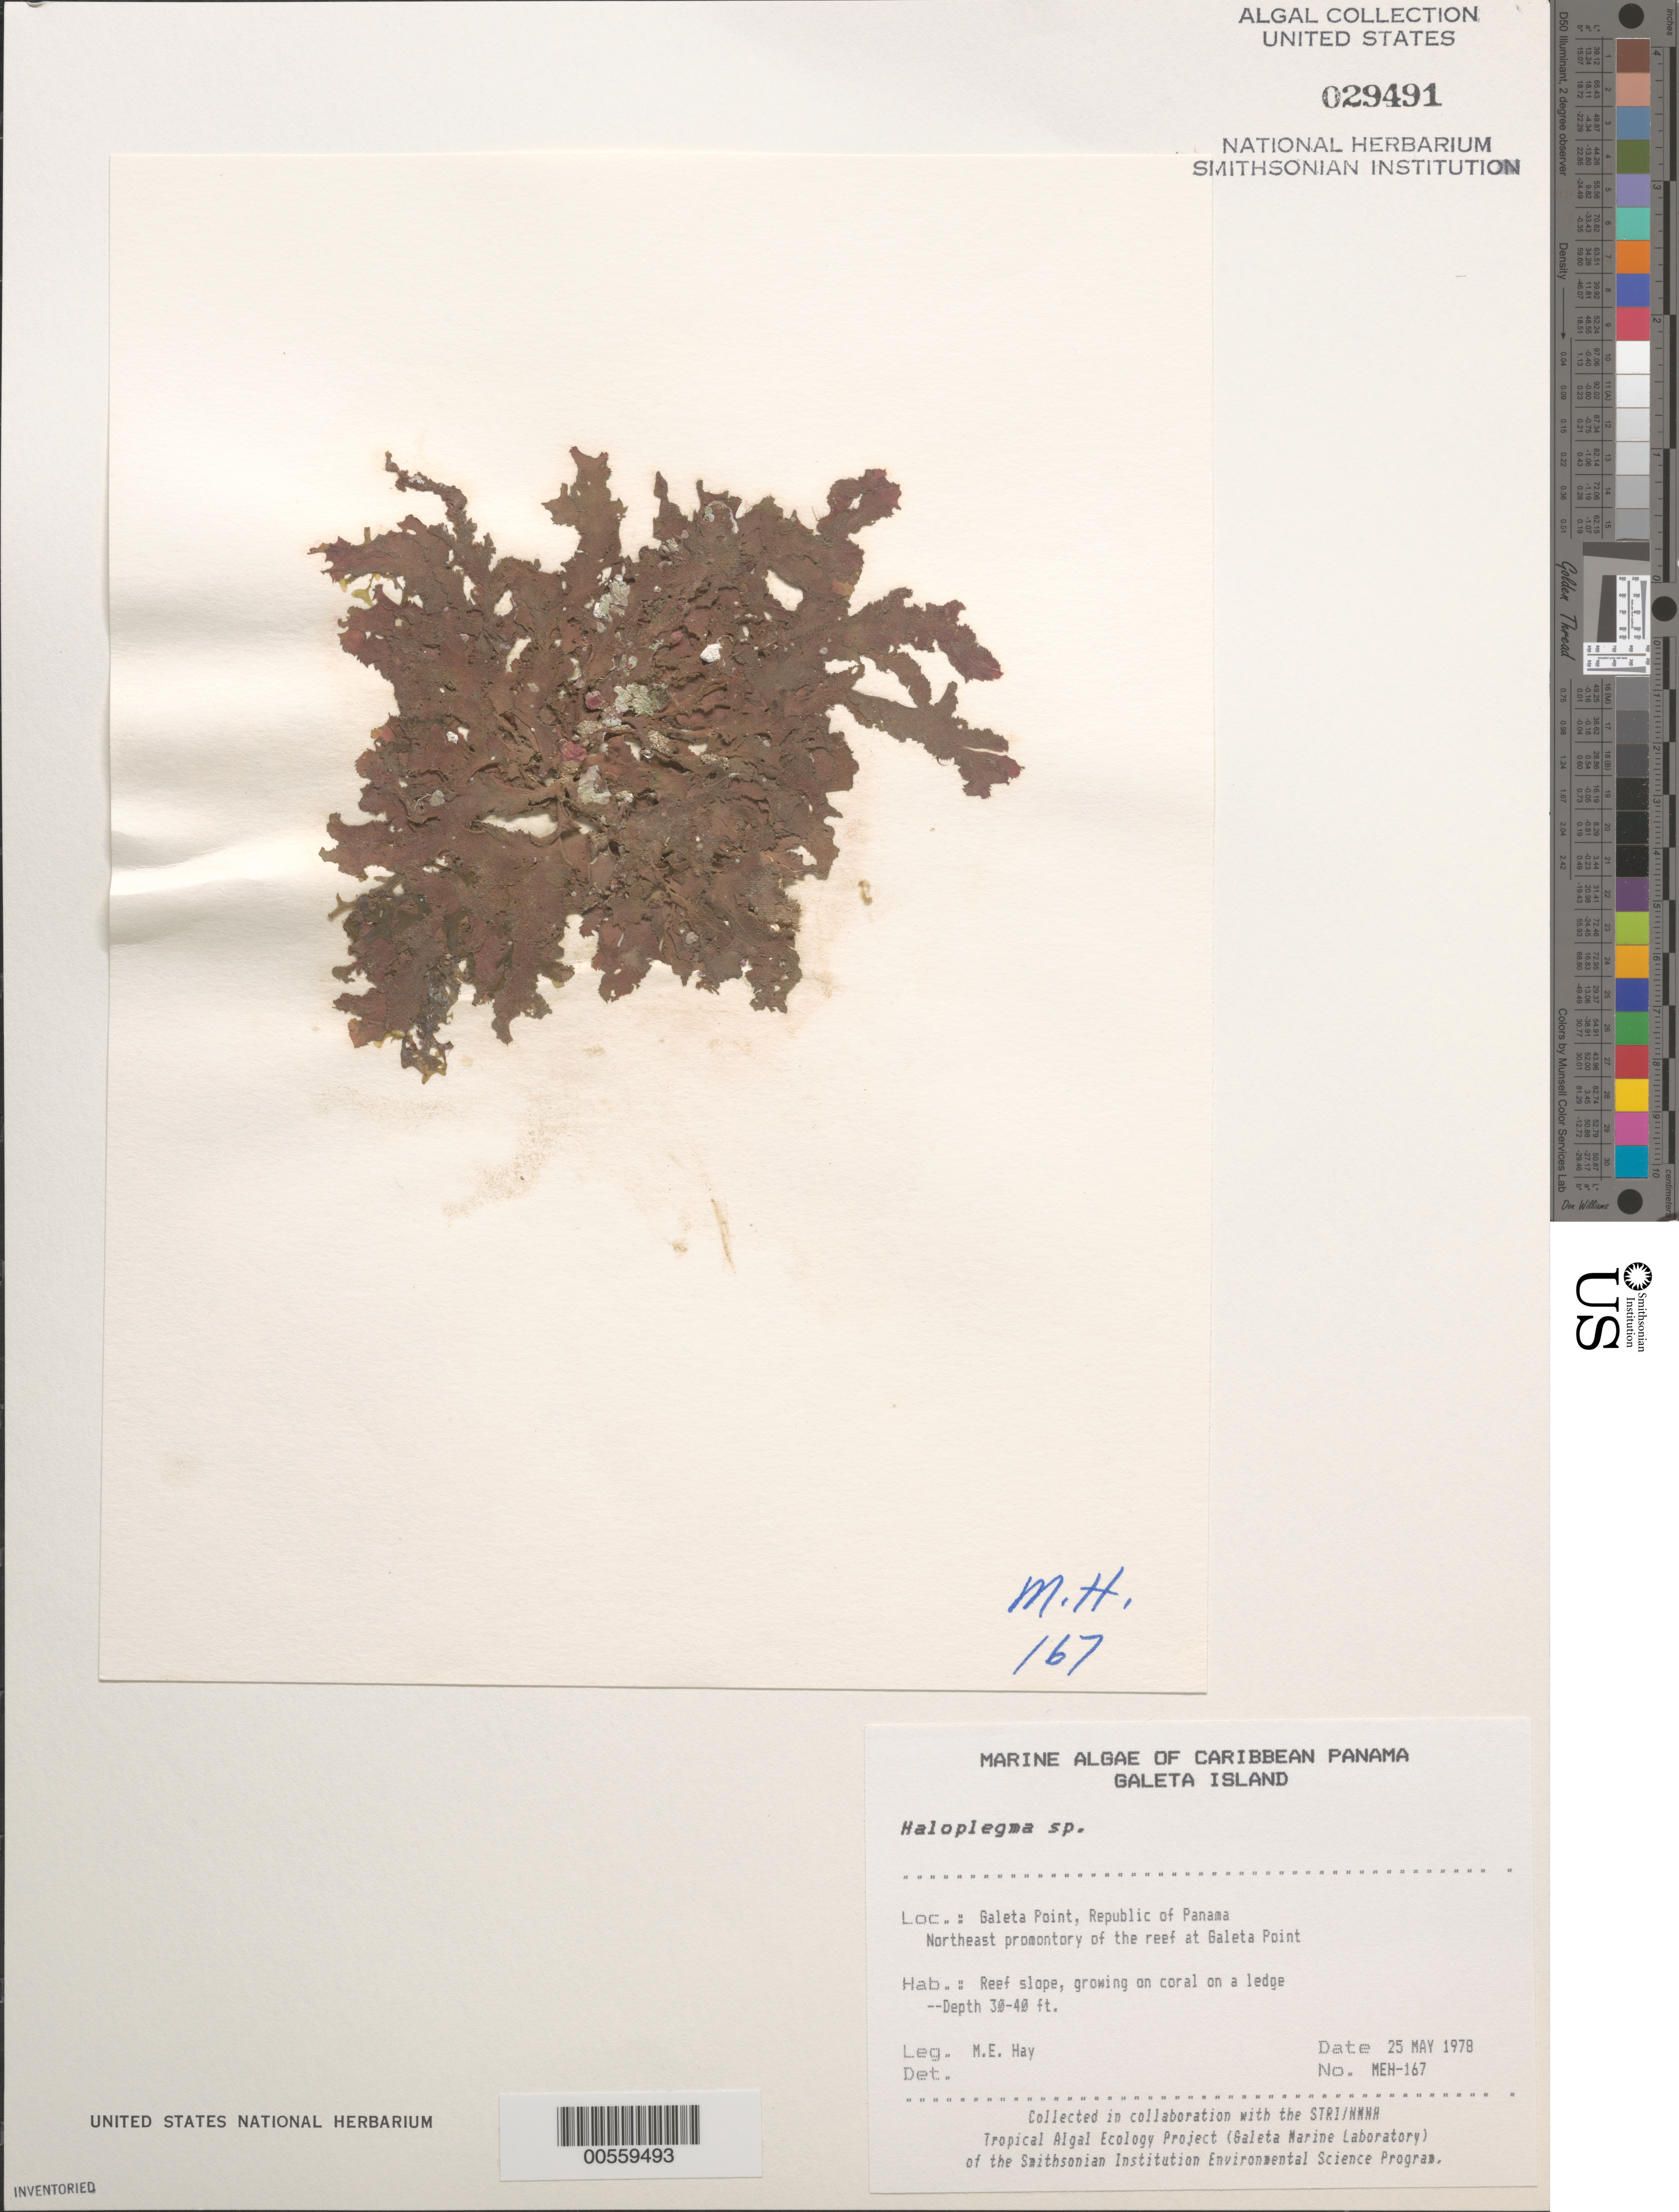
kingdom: Plantae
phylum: Rhodophyta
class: Florideophyceae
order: Ceramiales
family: Wrangeliaceae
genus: Haloplegma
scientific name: Haloplegma sp.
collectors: M. E. Hay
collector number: MEH-167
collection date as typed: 25 May 1978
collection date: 1978-05-25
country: Panama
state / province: Colón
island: Galeta Island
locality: Galeta Point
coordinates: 9 24' 18" N, 79 51' 48.5" W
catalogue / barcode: US 29491